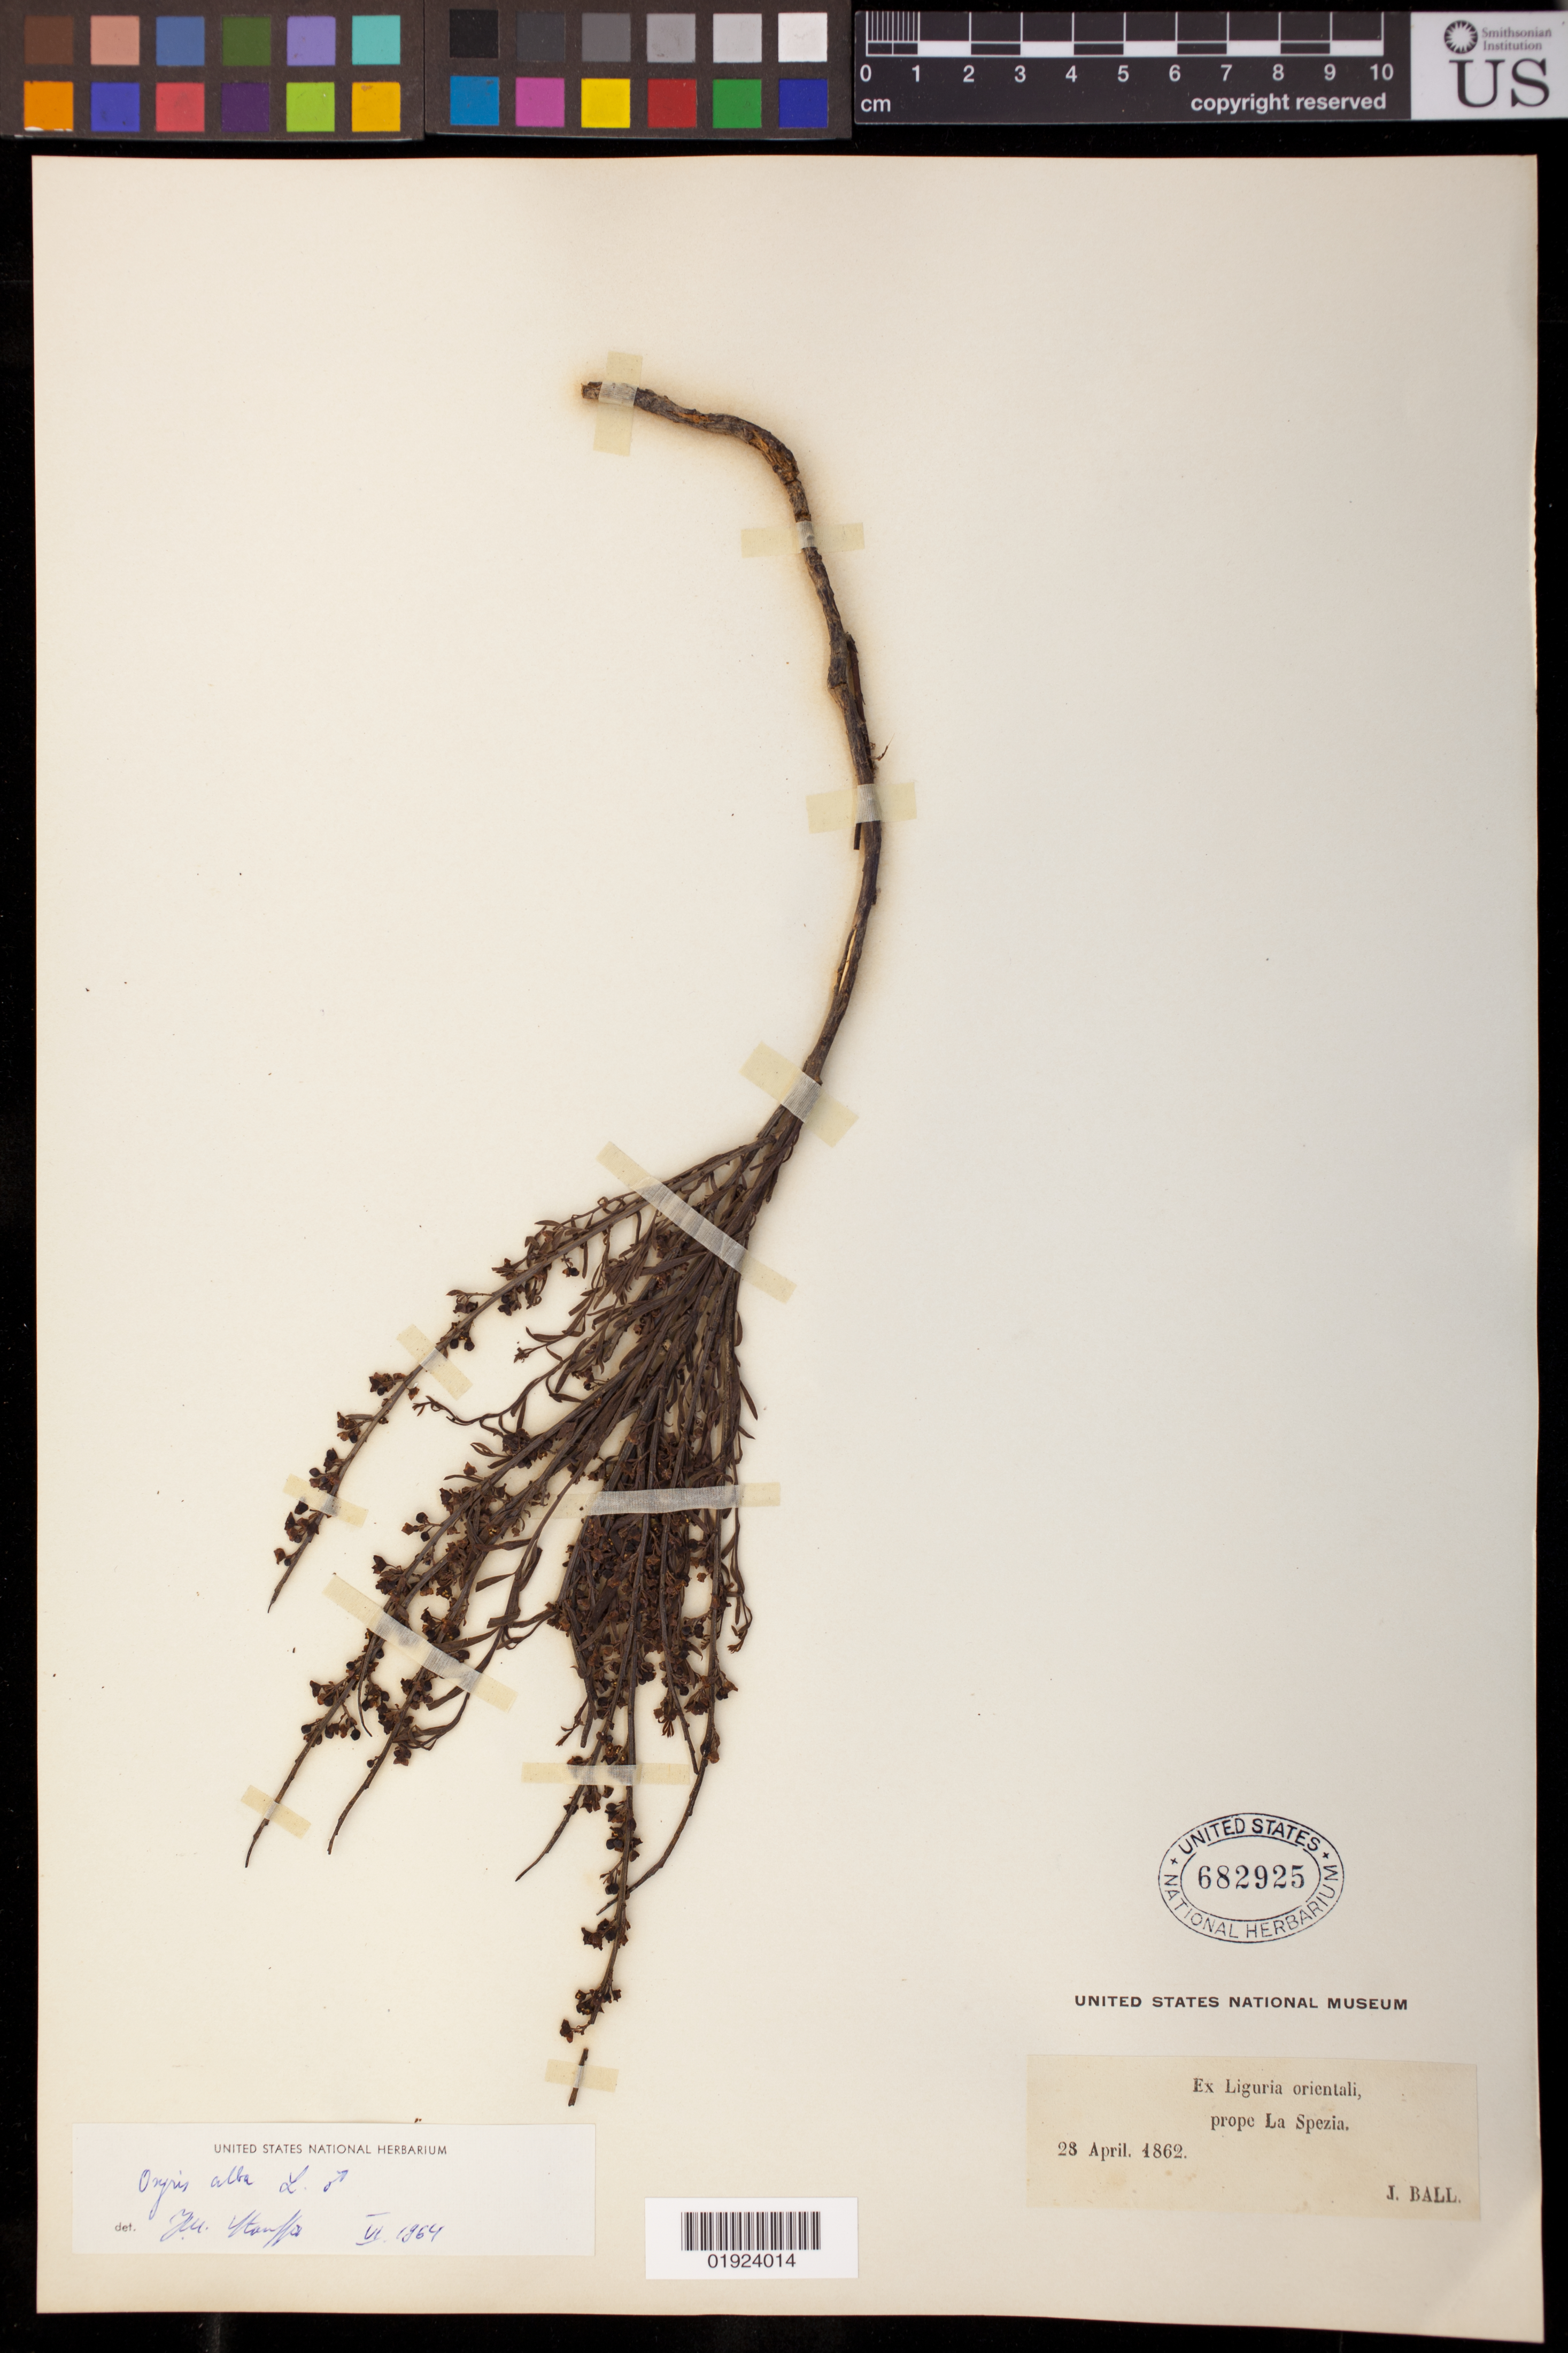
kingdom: Plantae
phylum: Tracheophyta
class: Magnoliopsida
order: Santalales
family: Santalaceae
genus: Osyris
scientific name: Osyris alba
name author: L.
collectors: J. Ball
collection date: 1862-04-28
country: Italy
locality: La Spezia Province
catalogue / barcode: US 682925